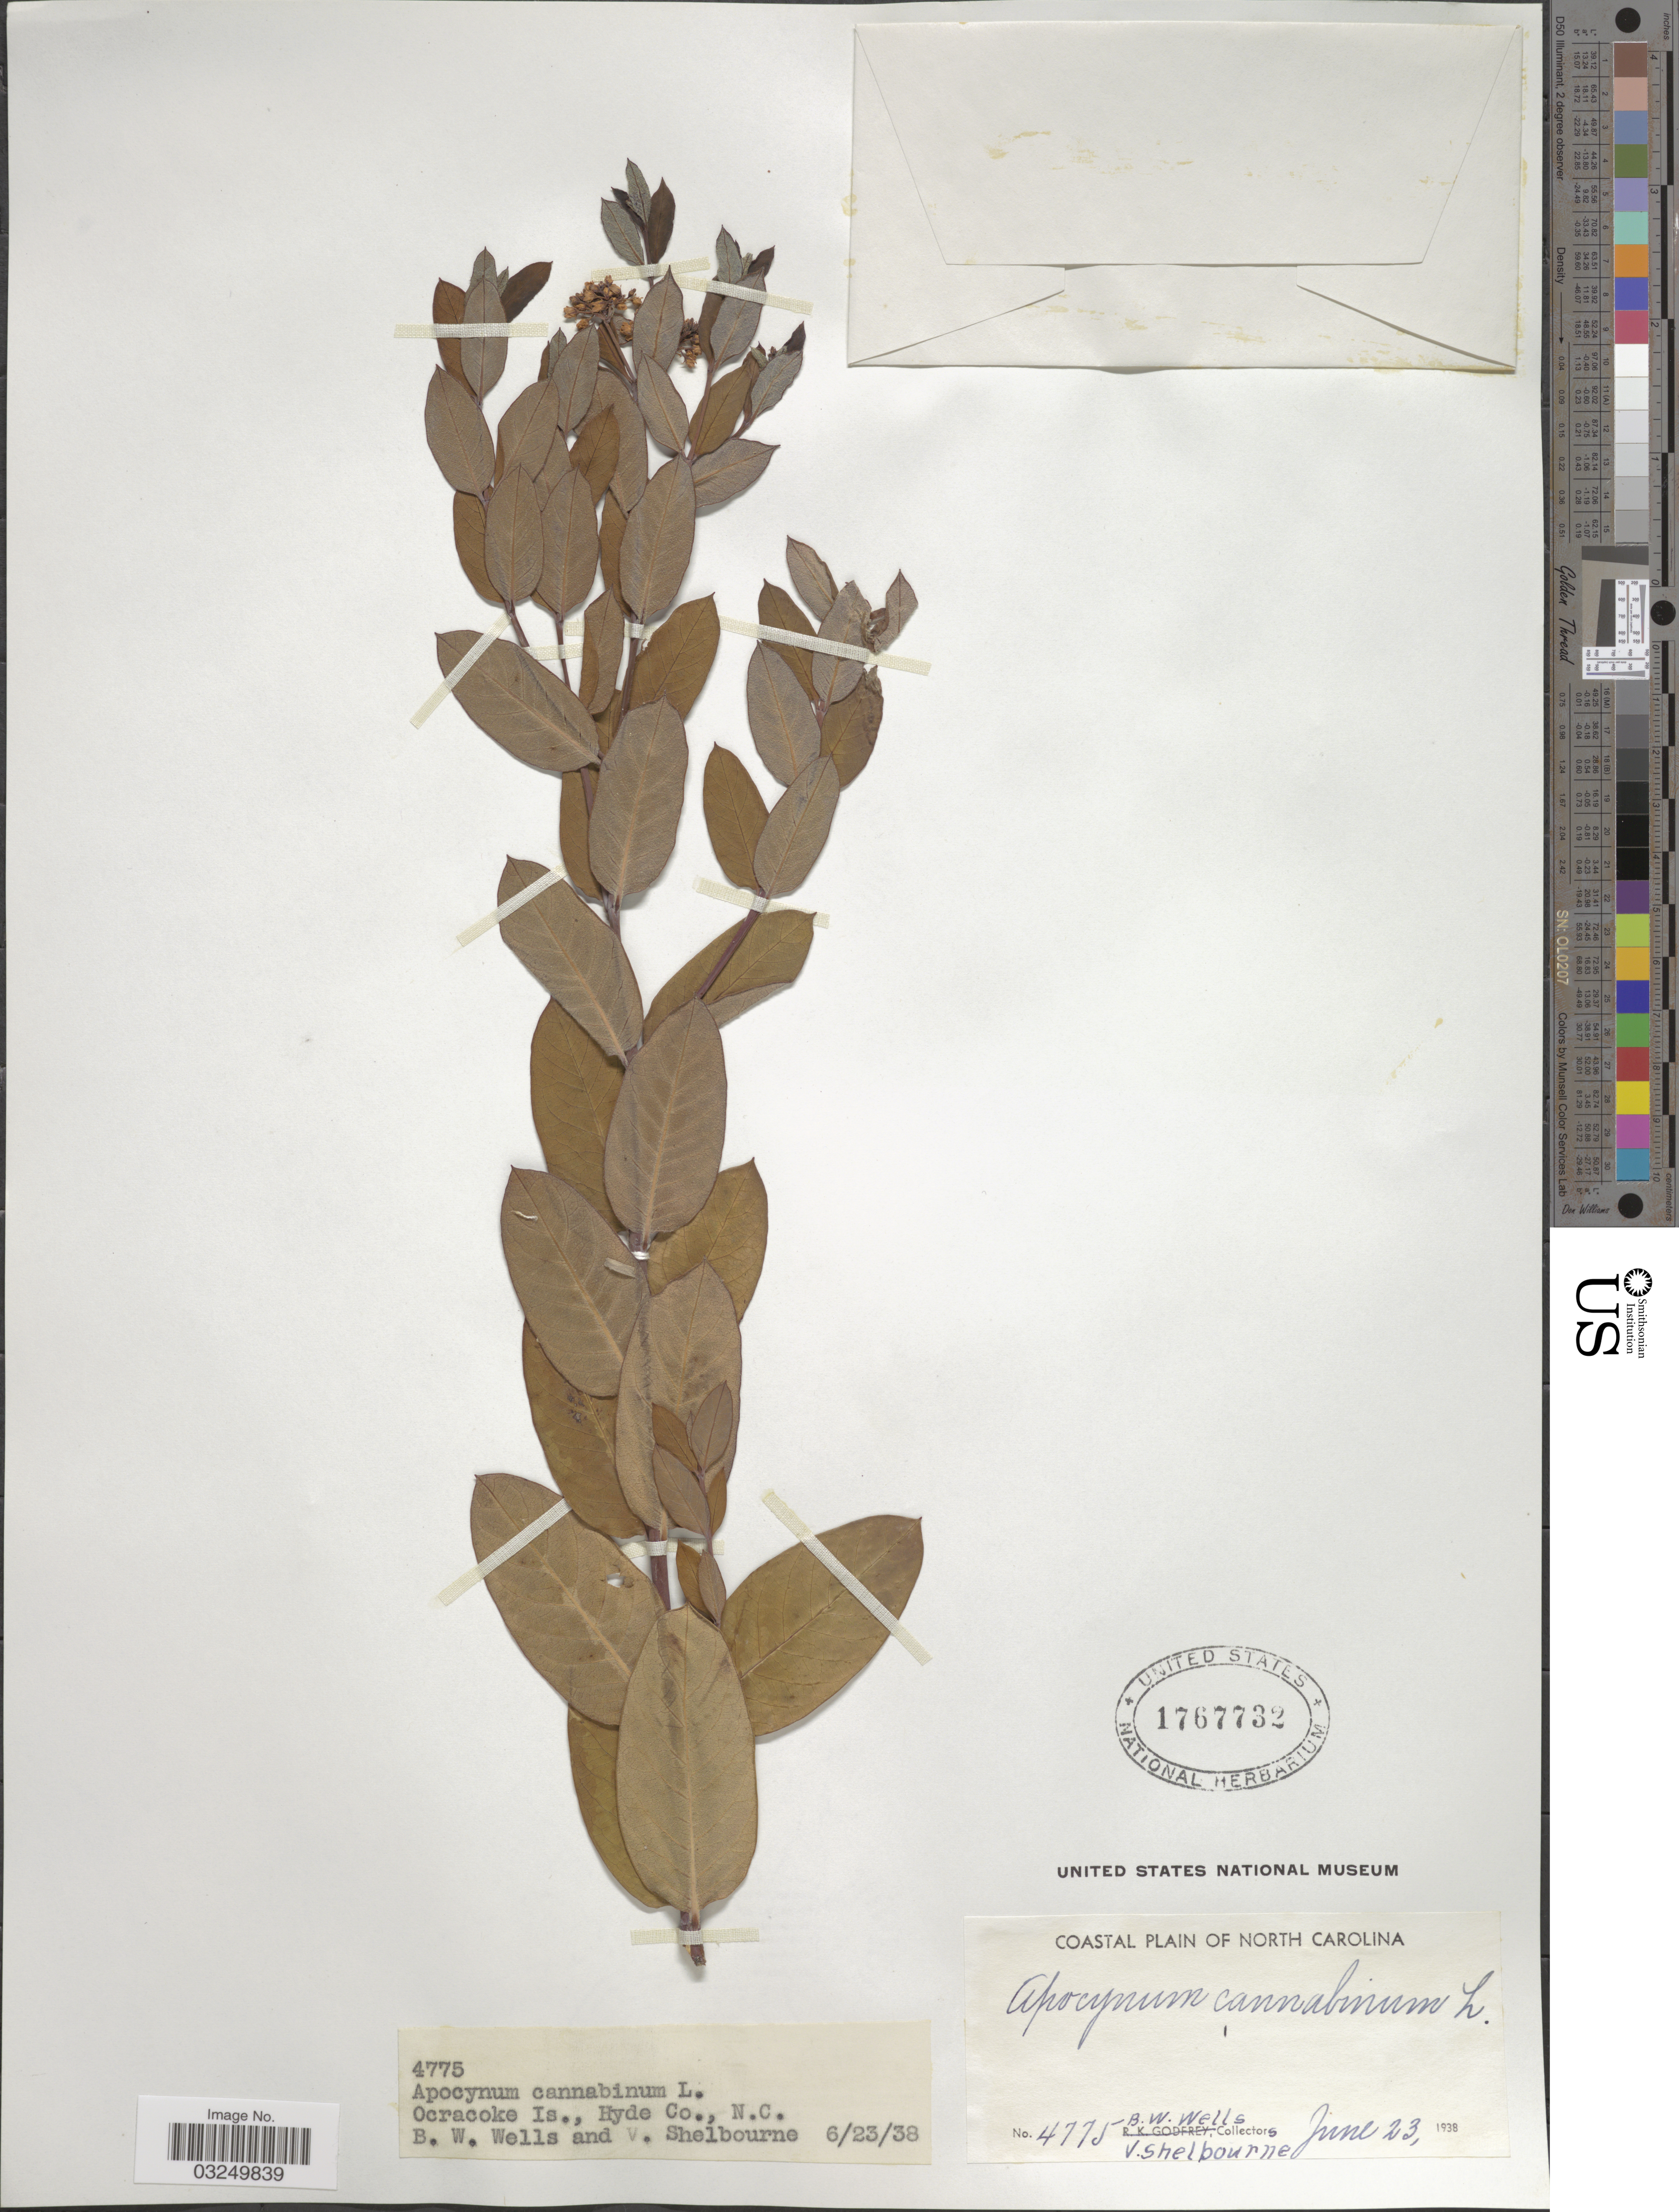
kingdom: Plantae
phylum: Tracheophyta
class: Magnoliopsida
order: Gentianales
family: Apocynaceae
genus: Apocynum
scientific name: Apocynum cannabinum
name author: L.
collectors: B. Wells & V. Shelbourne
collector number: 4775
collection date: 1938-06-23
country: United States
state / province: North Carolina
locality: Coastal Plain of North Carolina. Ocracoke Is., Hyde Co.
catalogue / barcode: US 1767732